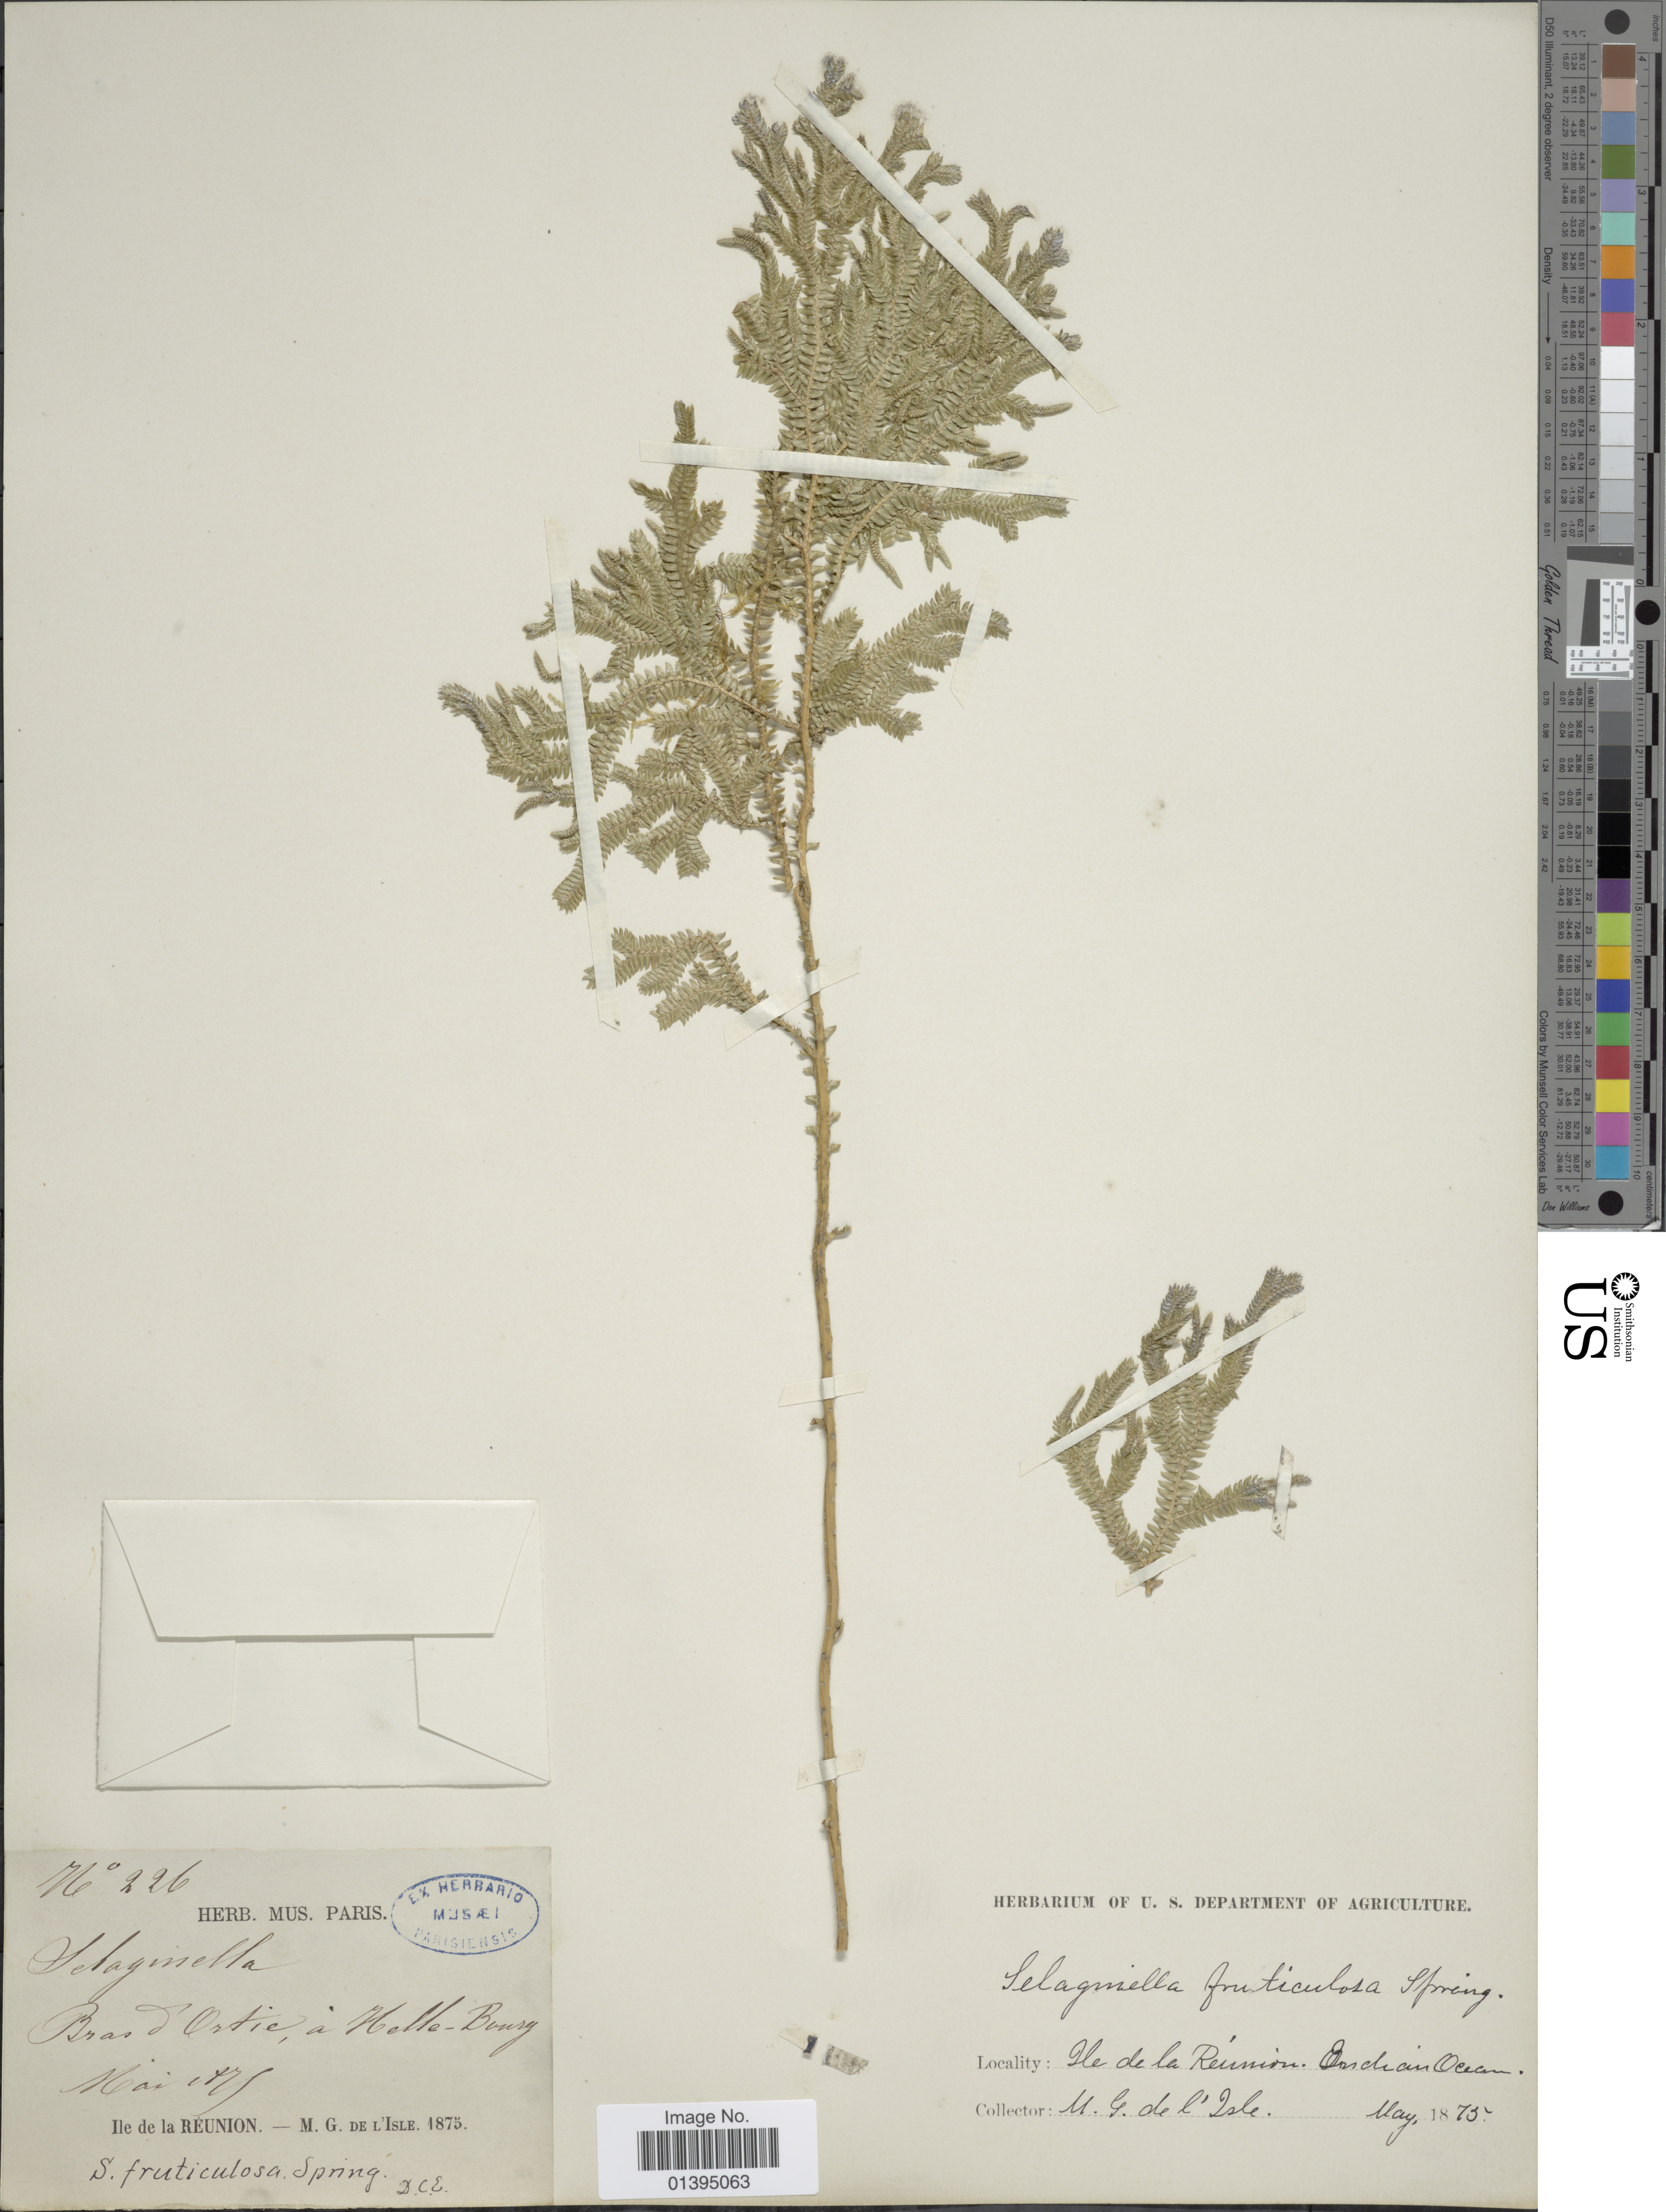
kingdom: Plantae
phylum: Tracheophyta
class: Lycopodiopsida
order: Selaginellales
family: Selaginellaceae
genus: Selaginella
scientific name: Selaginella sp.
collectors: M. de L'Isle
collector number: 226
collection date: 1875-05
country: Reunion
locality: Ile de la Reunion, Indian Ocean, Bras d'Ortie a Hell-Bourg [interpreted]